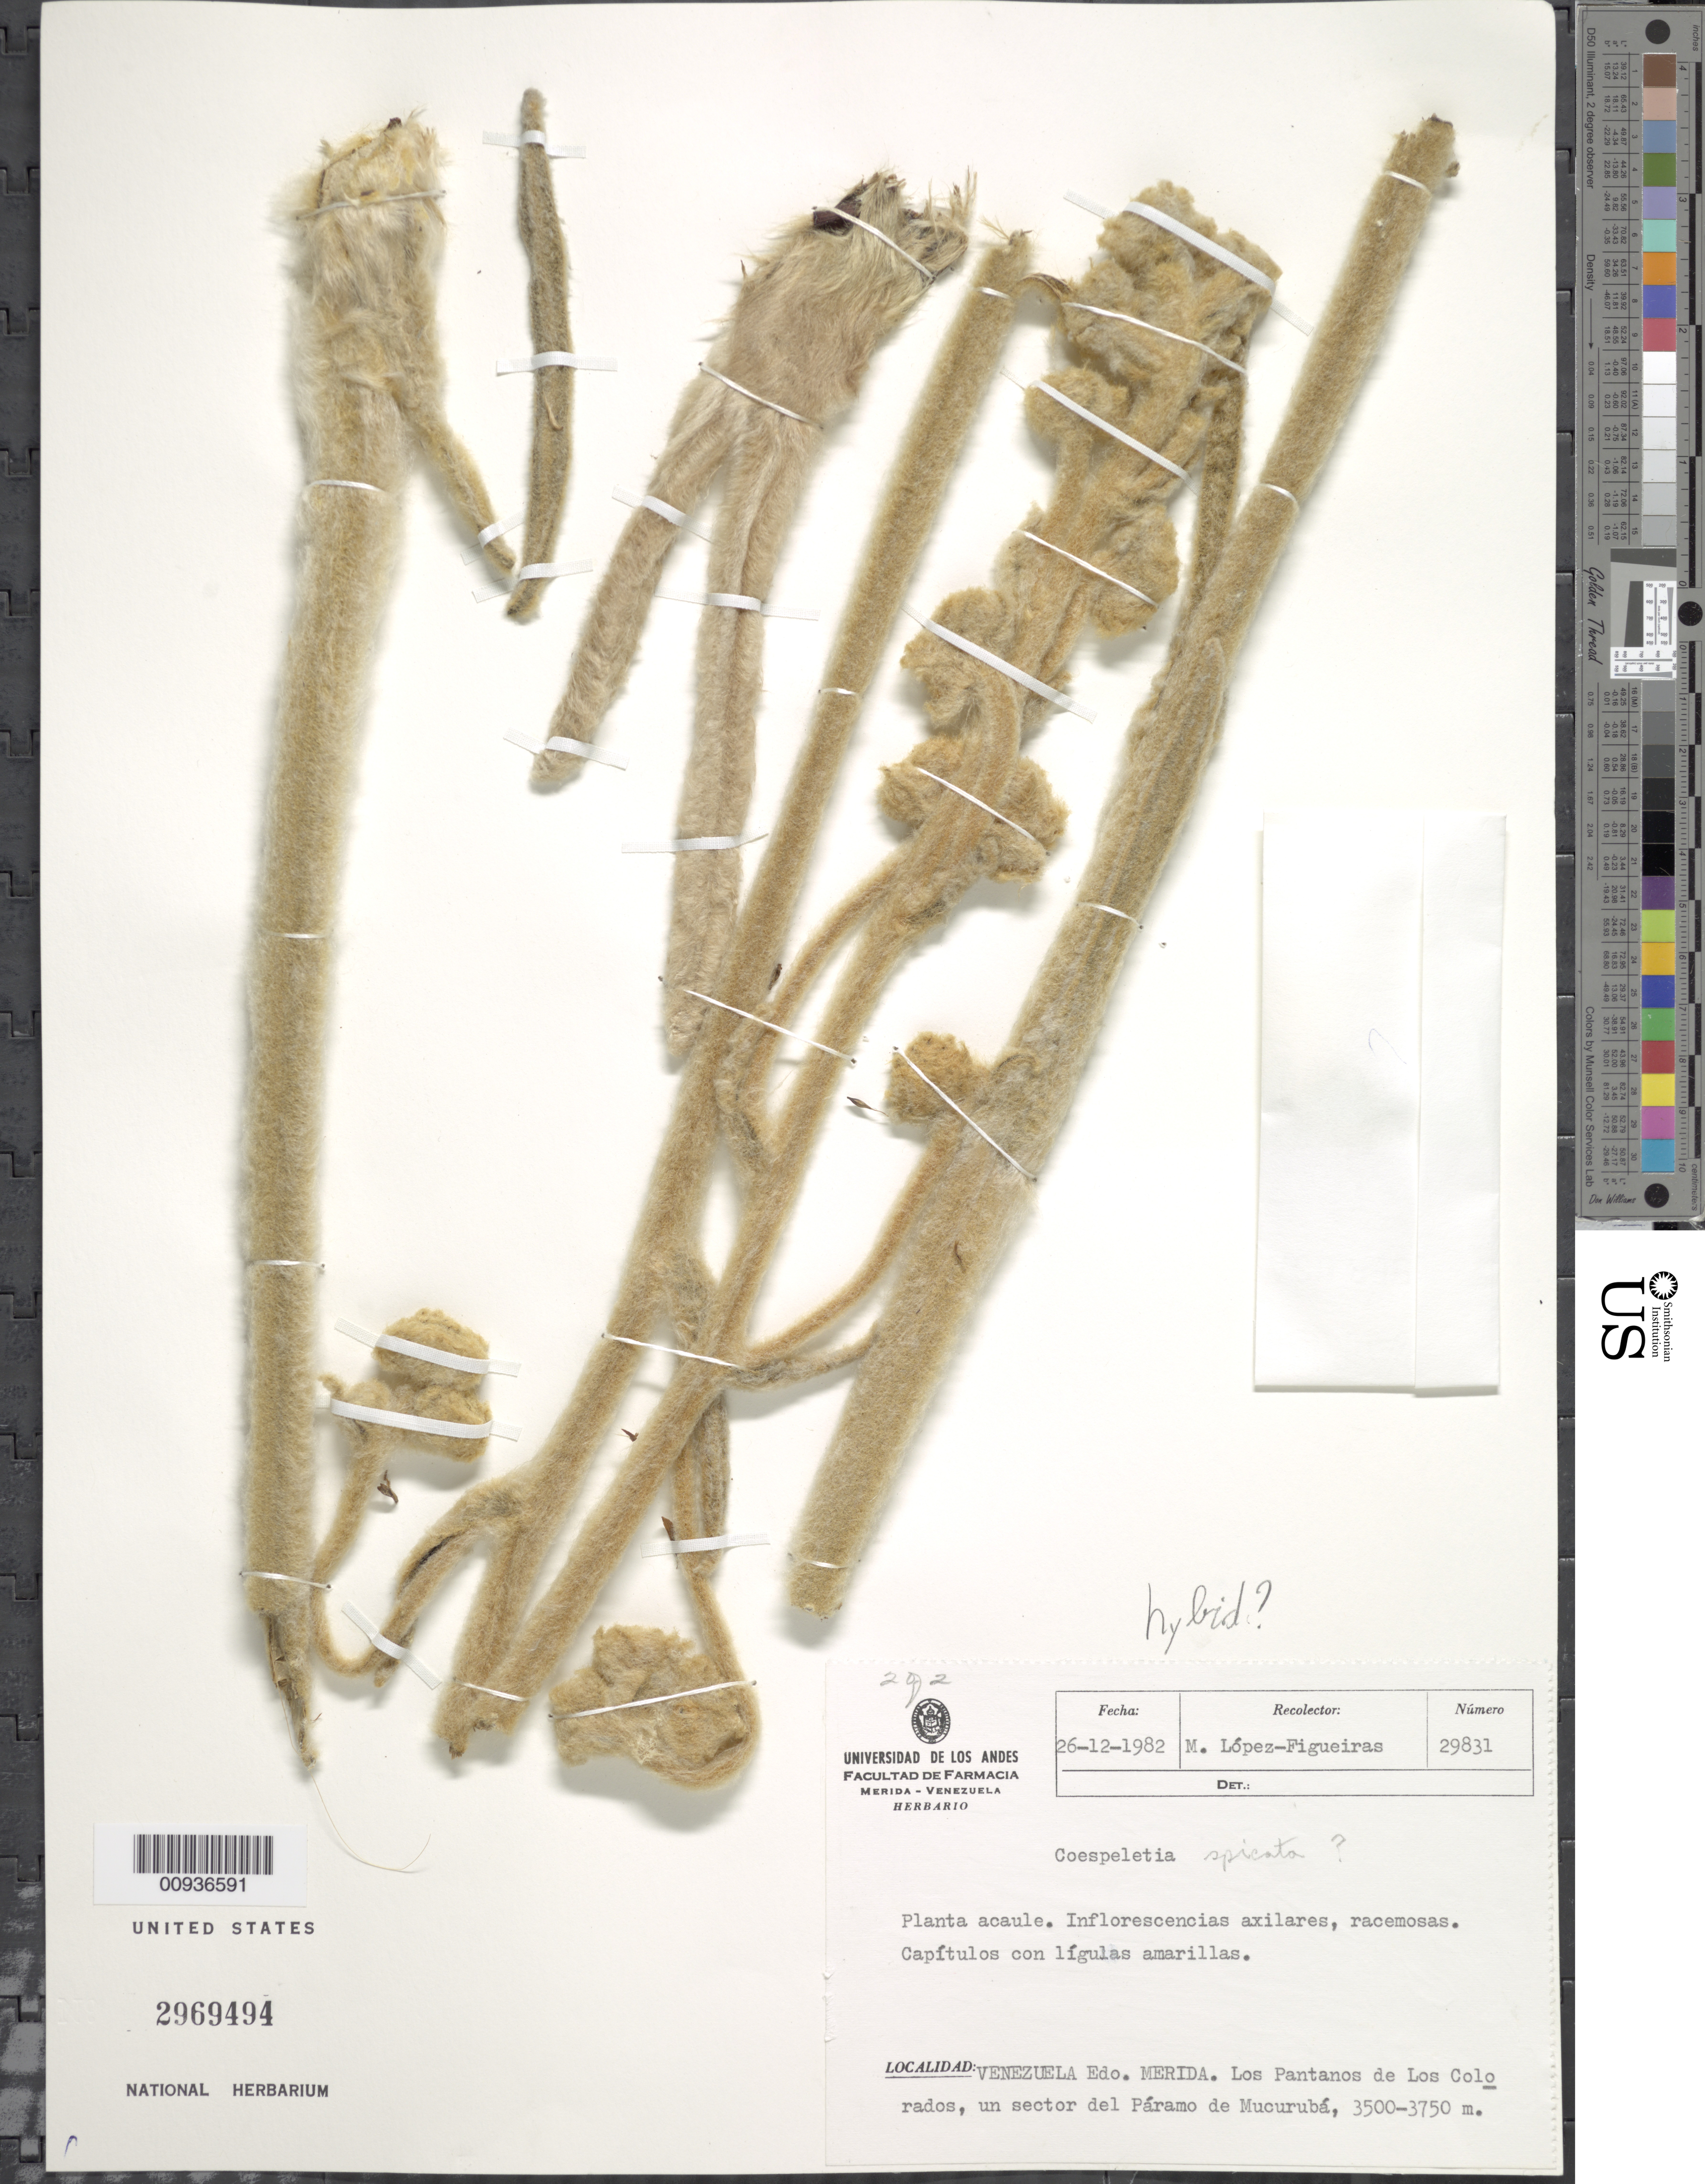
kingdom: Plantae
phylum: Tracheophyta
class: Magnoliopsida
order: Asterales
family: Asteraceae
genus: Coespeletia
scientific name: Coespeletia spicata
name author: (Sch. Bip. ex Wedd.) Cuatrec.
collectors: M. López Figueiras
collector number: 29831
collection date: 1982-12-26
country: Venezuela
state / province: Mérida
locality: Los Pantanos de Los Colorados, un sector del Paramo de Mucuruba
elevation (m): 3500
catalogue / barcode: US 2969494